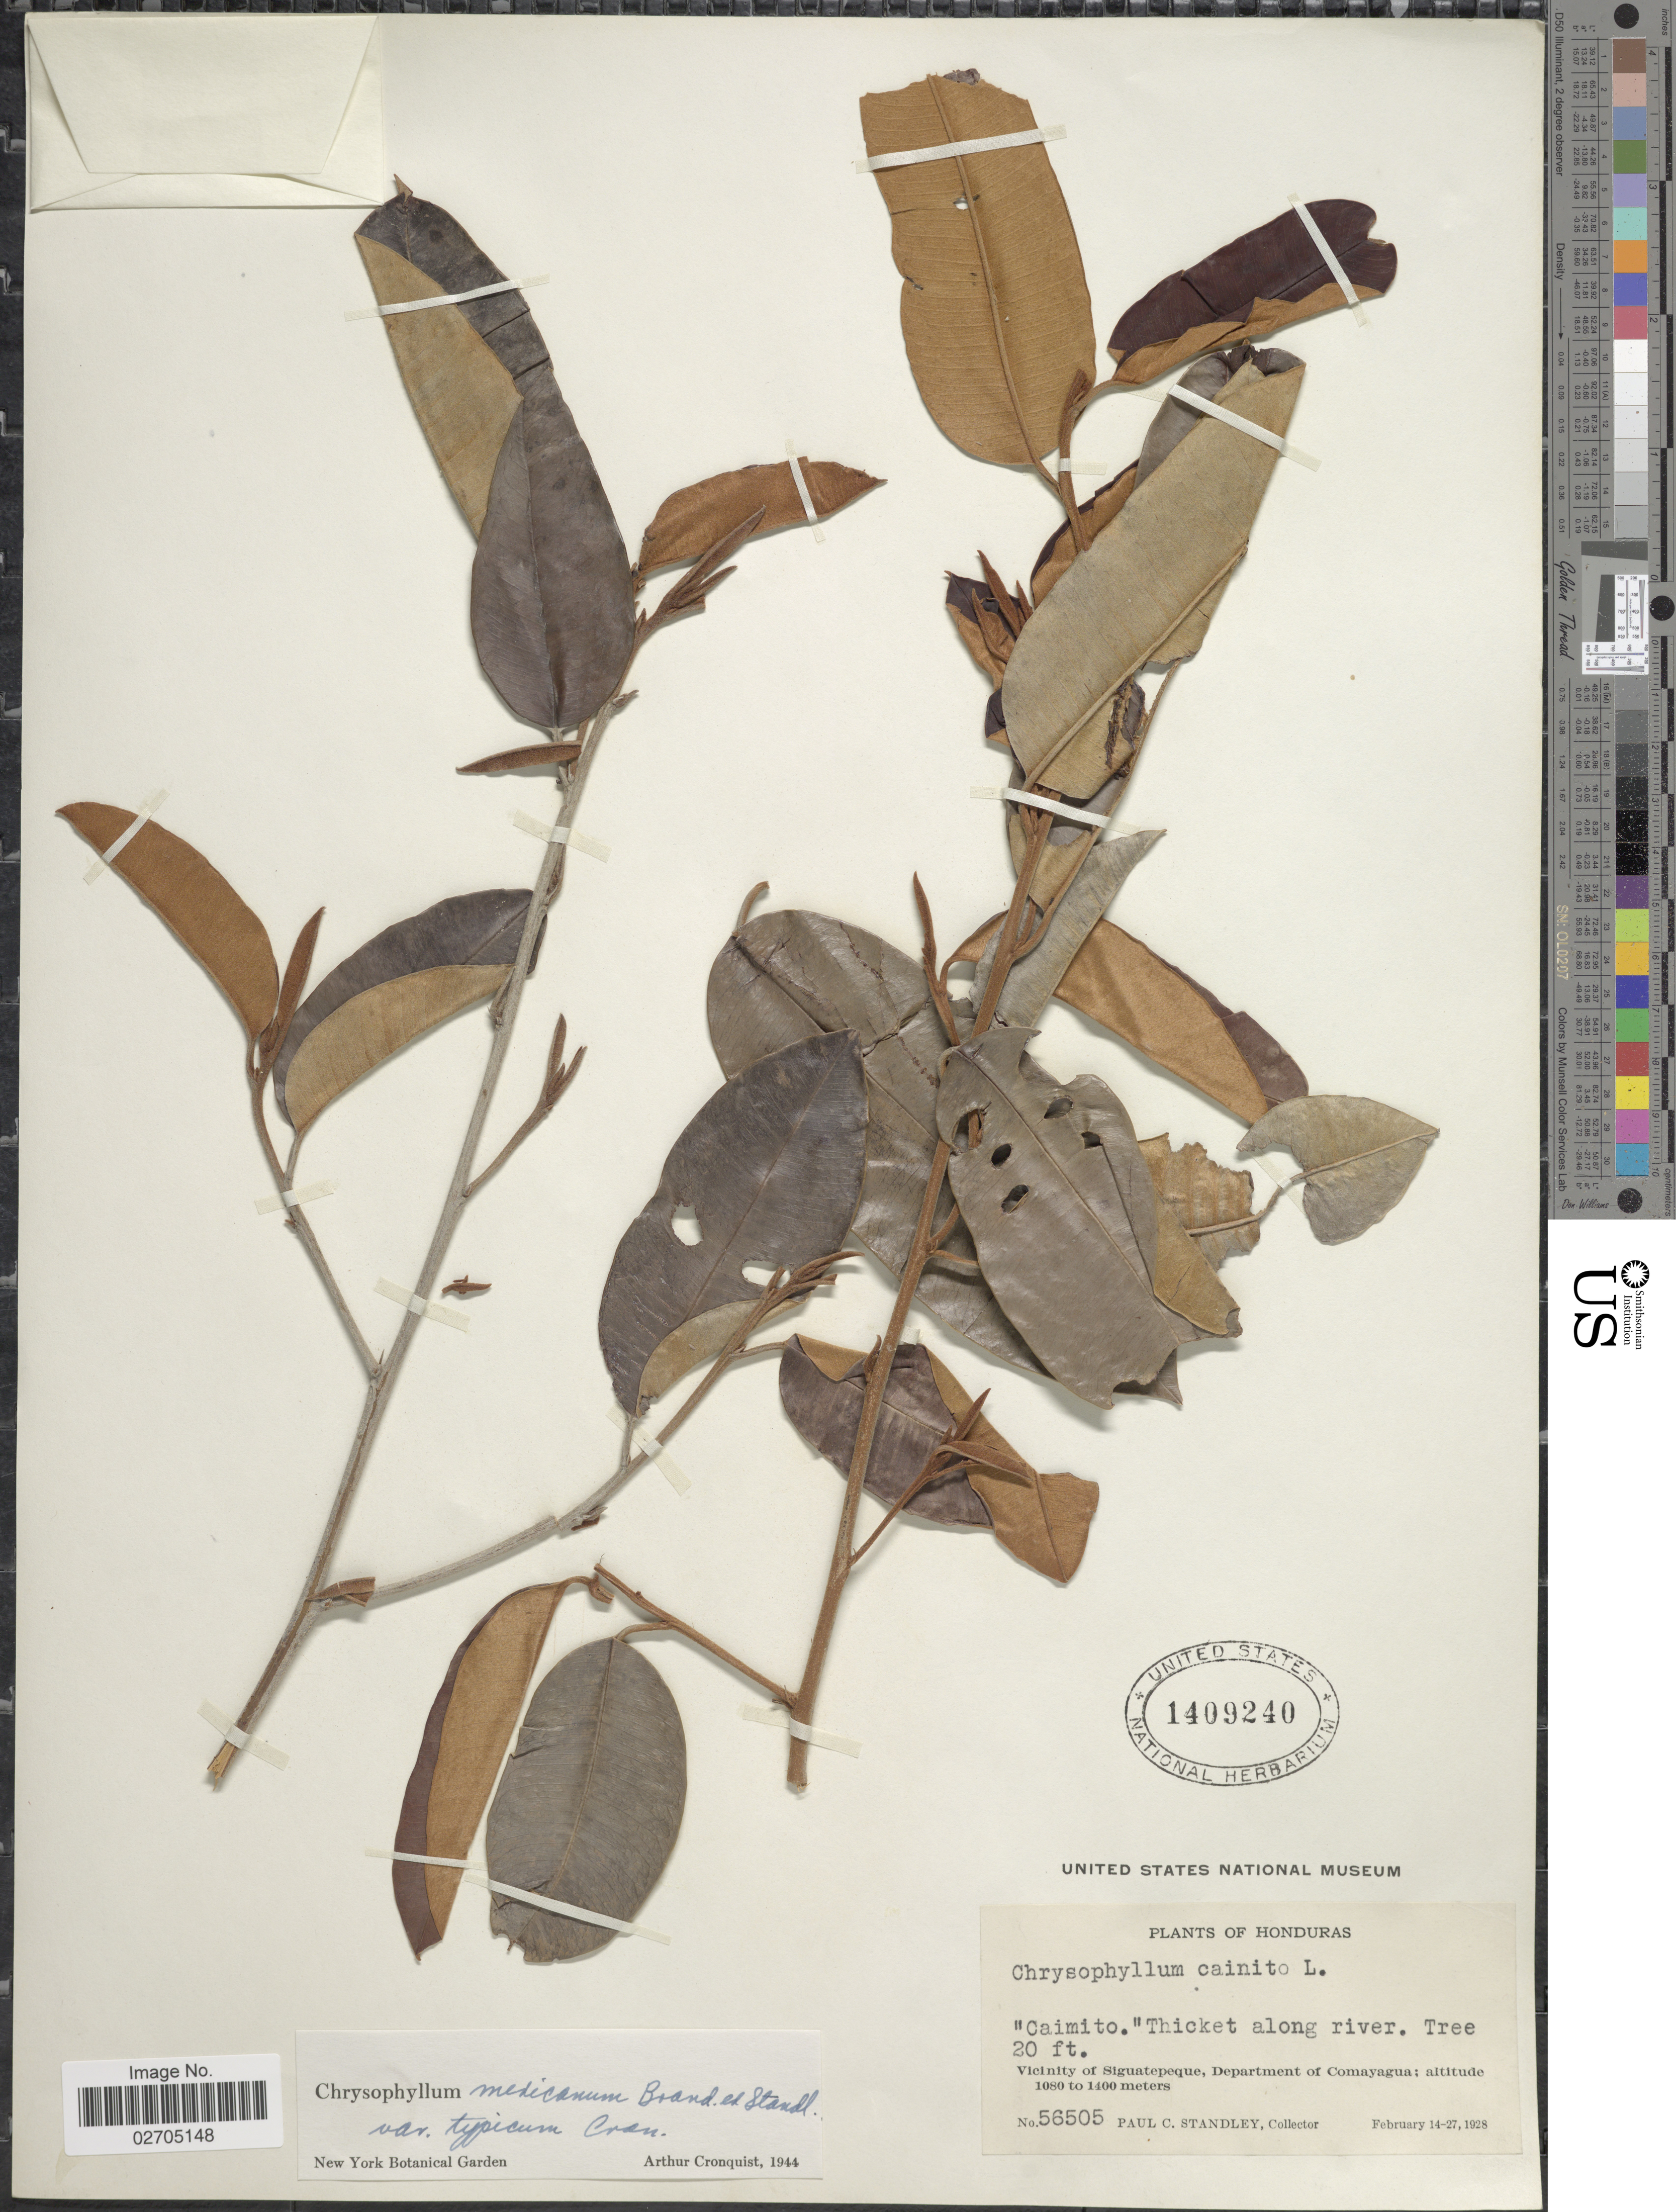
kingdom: Plantae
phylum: Tracheophyta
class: Magnoliopsida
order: Ericales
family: Sapotaceae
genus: Chrysophyllum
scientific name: Chrysophyllum mexicanum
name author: Brandegee ex Standl.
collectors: P. C. Standley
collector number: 56505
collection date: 1928-02-14/1928-02-27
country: Honduras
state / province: Comayagua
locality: Along river, Vicinity of Siguatepeque.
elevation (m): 1080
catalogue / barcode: US 1409240